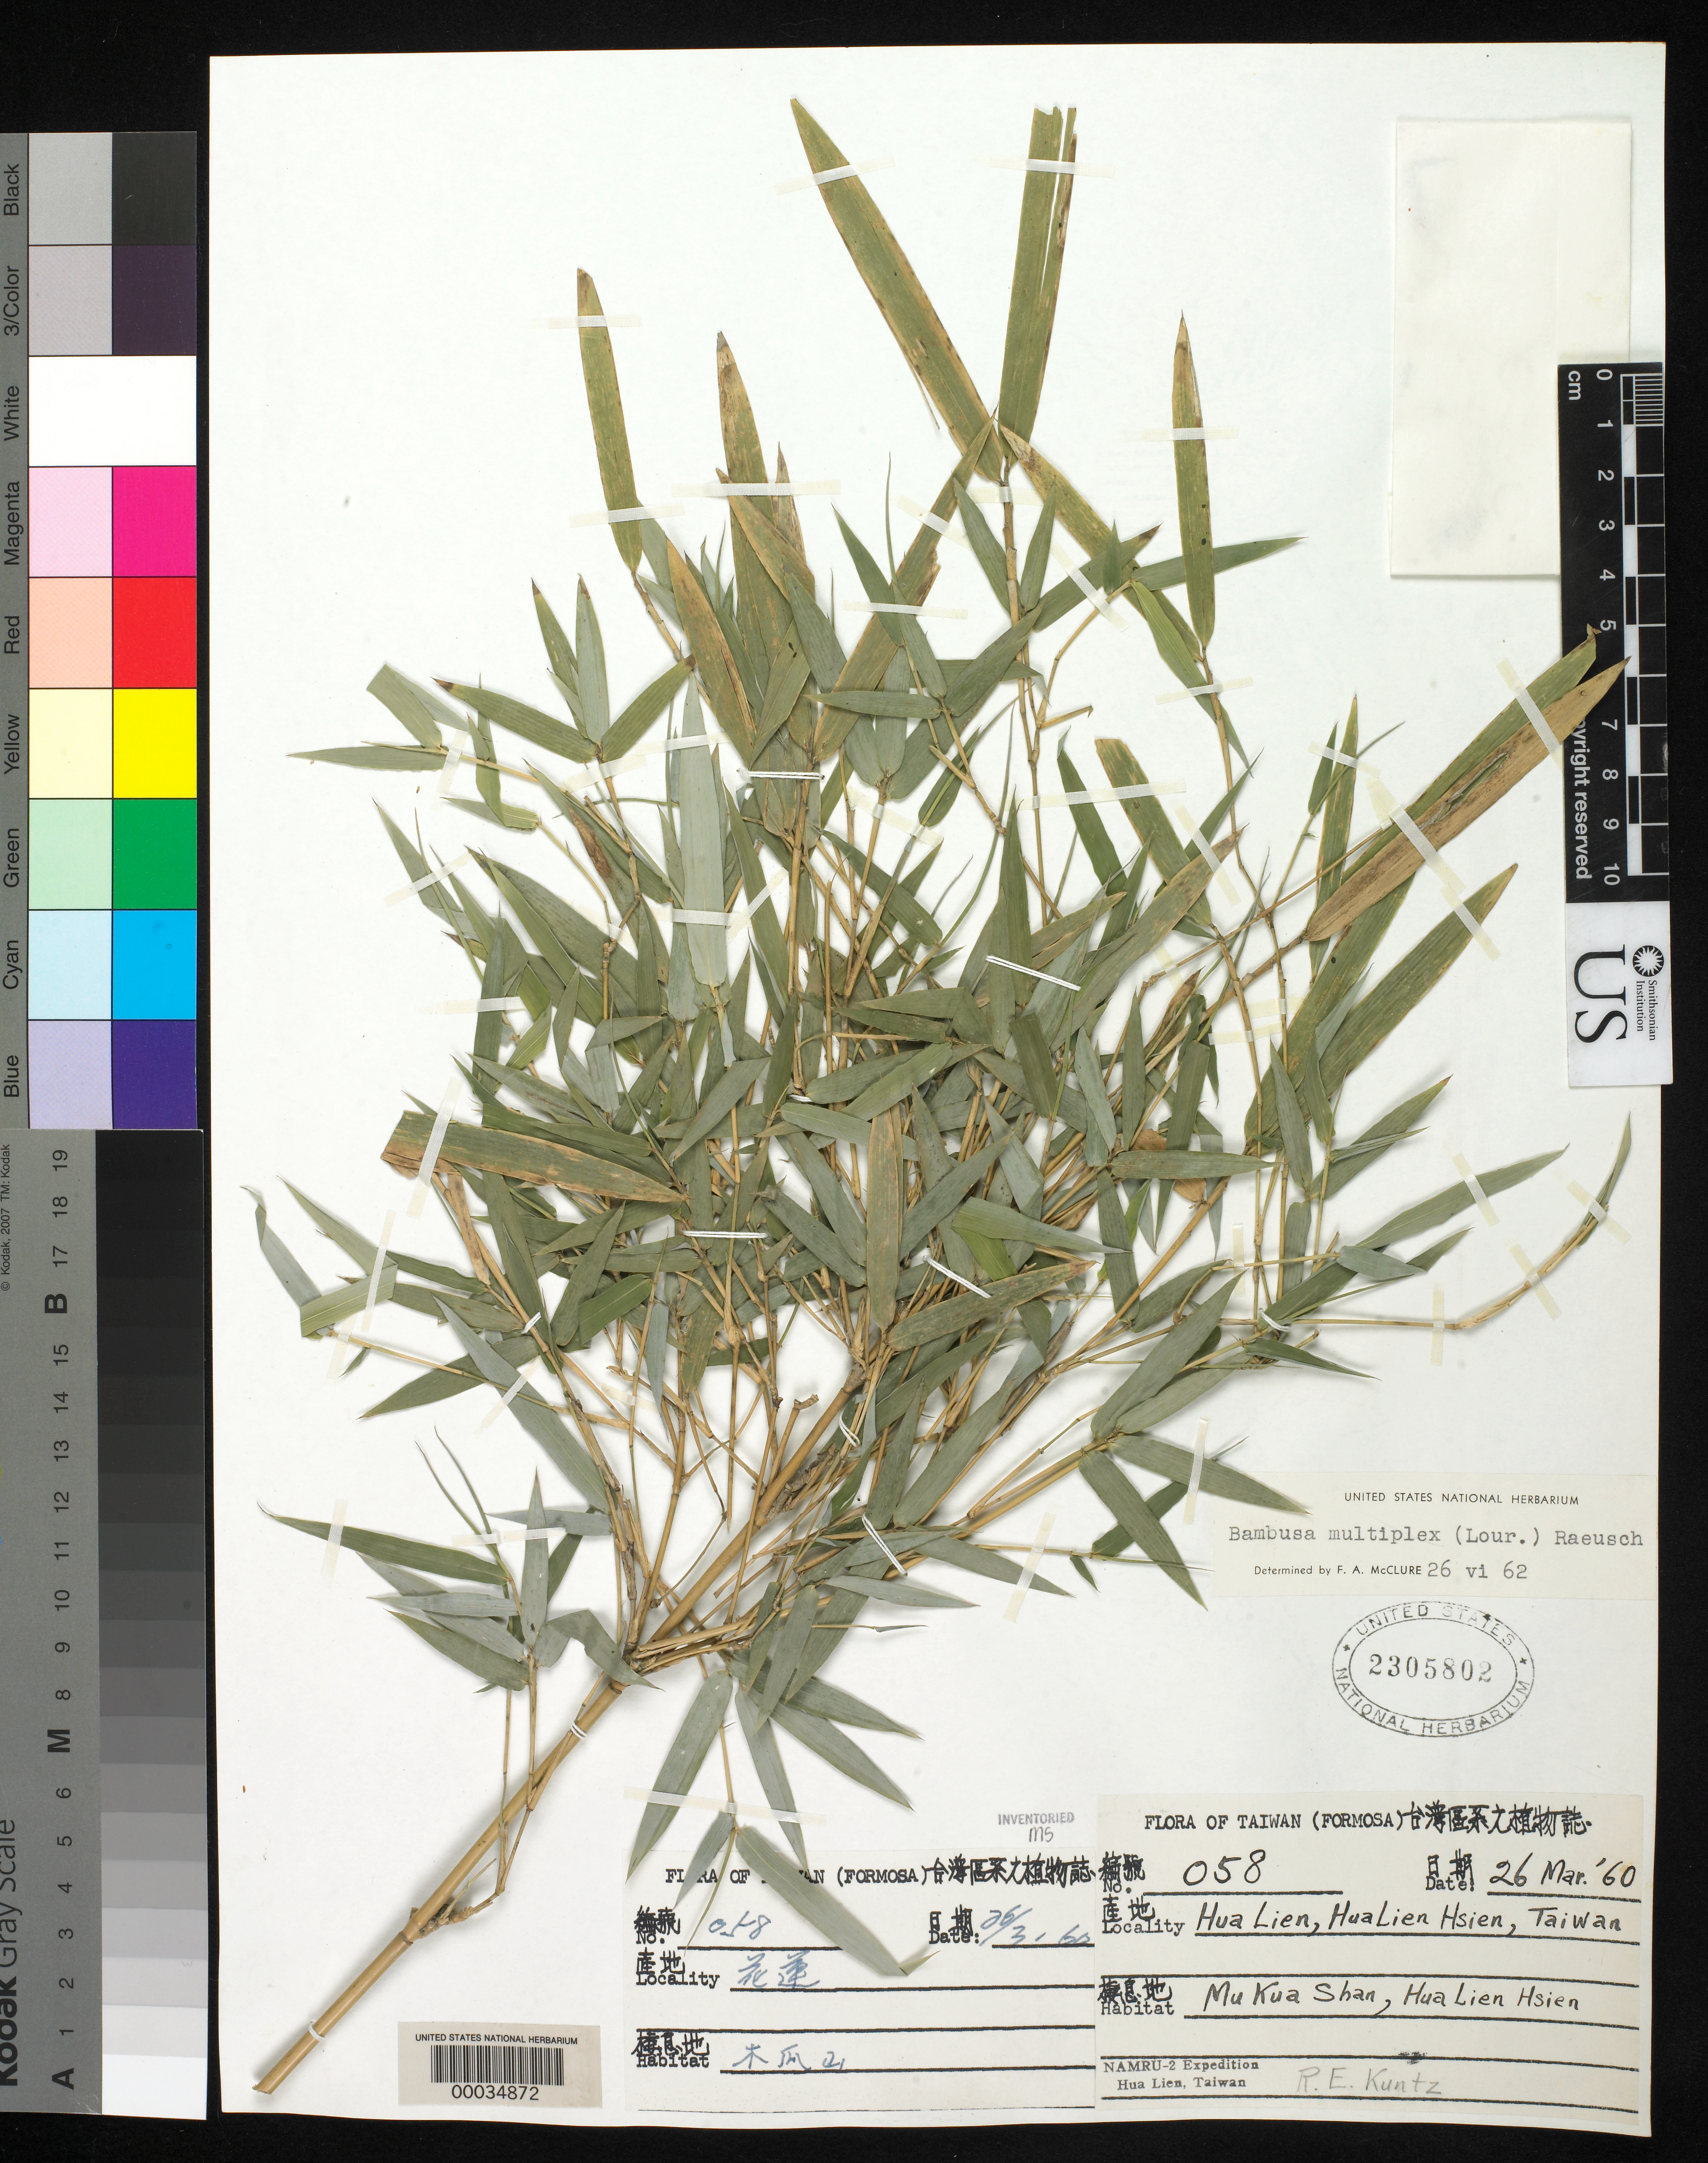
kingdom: Plantae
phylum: Tracheophyta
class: Liliopsida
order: Poales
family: Poaceae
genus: Bambusa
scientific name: Bambusa glaucescens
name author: (Willd.) Merr.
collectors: R. E. Kunze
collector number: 058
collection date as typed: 26 Mar 1960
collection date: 1960-03-26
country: Taiwan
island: Taiwan [Formosa]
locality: Hau lien, hua lien hsien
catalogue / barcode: US 2305802